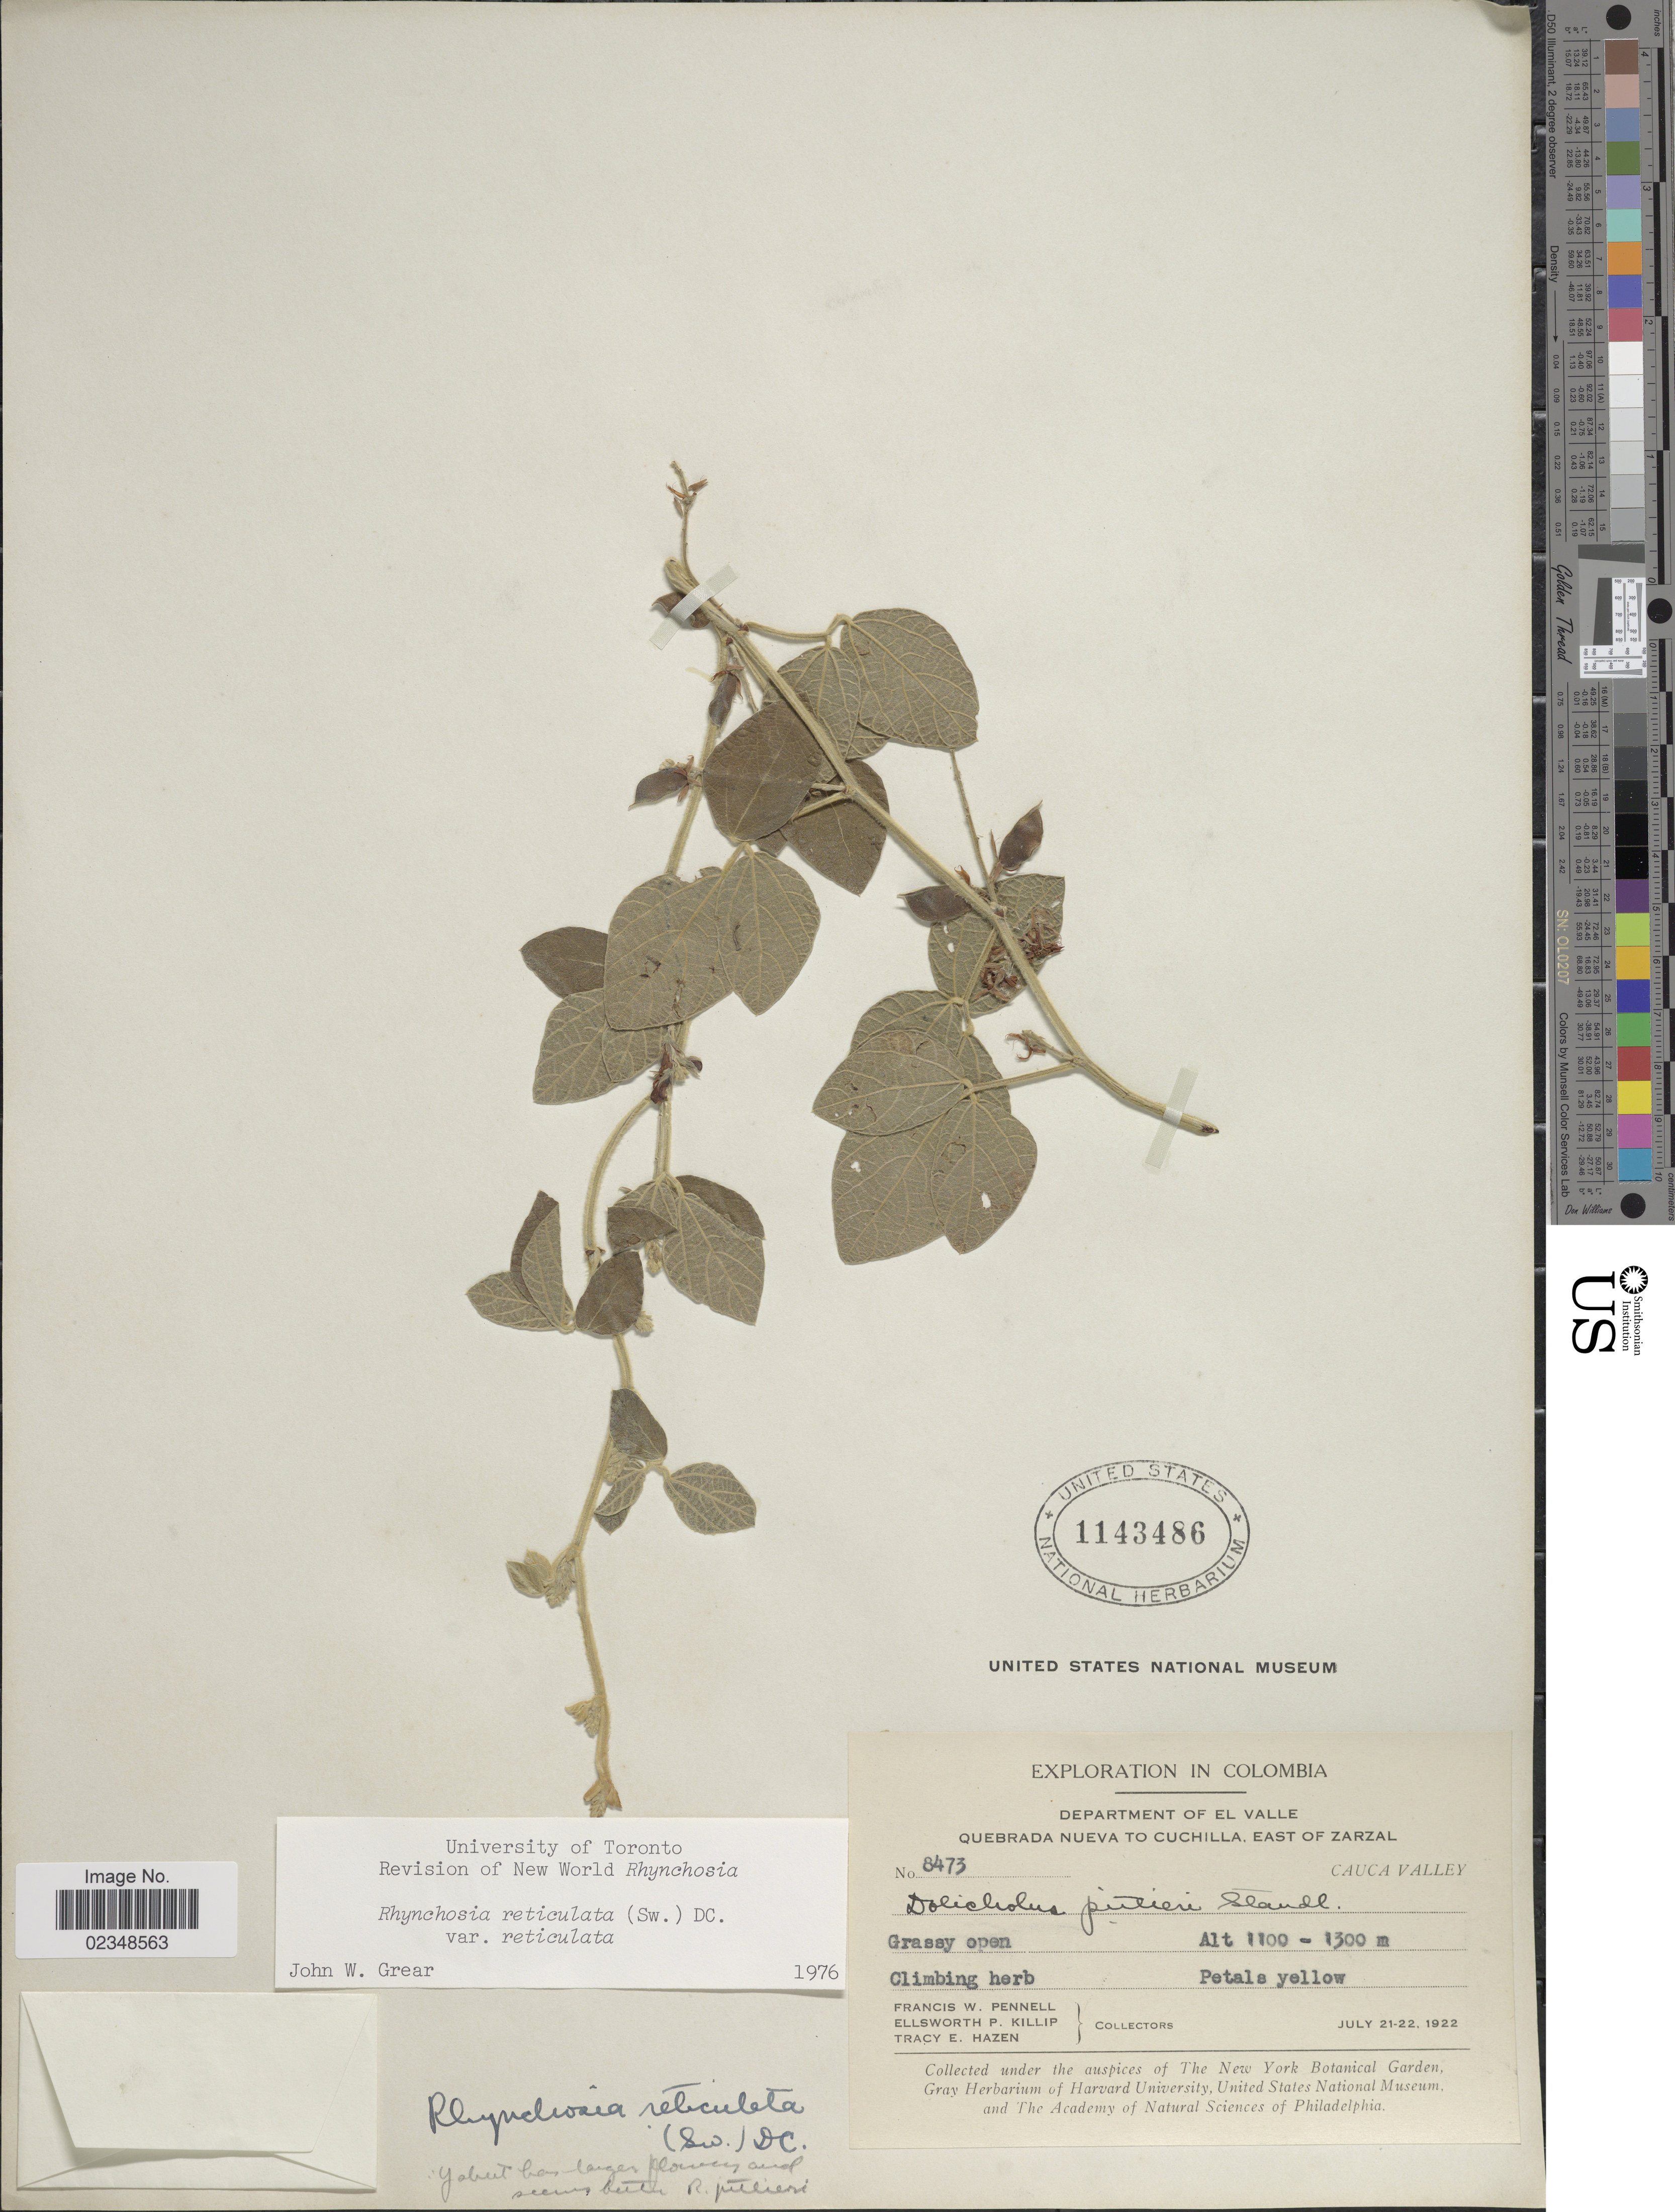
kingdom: Plantae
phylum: Tracheophyta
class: Magnoliopsida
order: Fabales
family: Fabaceae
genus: Rhynchosia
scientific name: Rhynchosia reticulata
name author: (Sw.) DC.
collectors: F. W. Pennell, E. P. Killip & T. E. Hazen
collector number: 8473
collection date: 1922-07-21/1922-07-22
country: Colombia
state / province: Valle del Cauca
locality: Department of El Valle, Quebrada Nueva to Cuchilla, East of Zarzal, Cauca Valley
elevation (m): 1100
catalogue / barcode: US 1143486